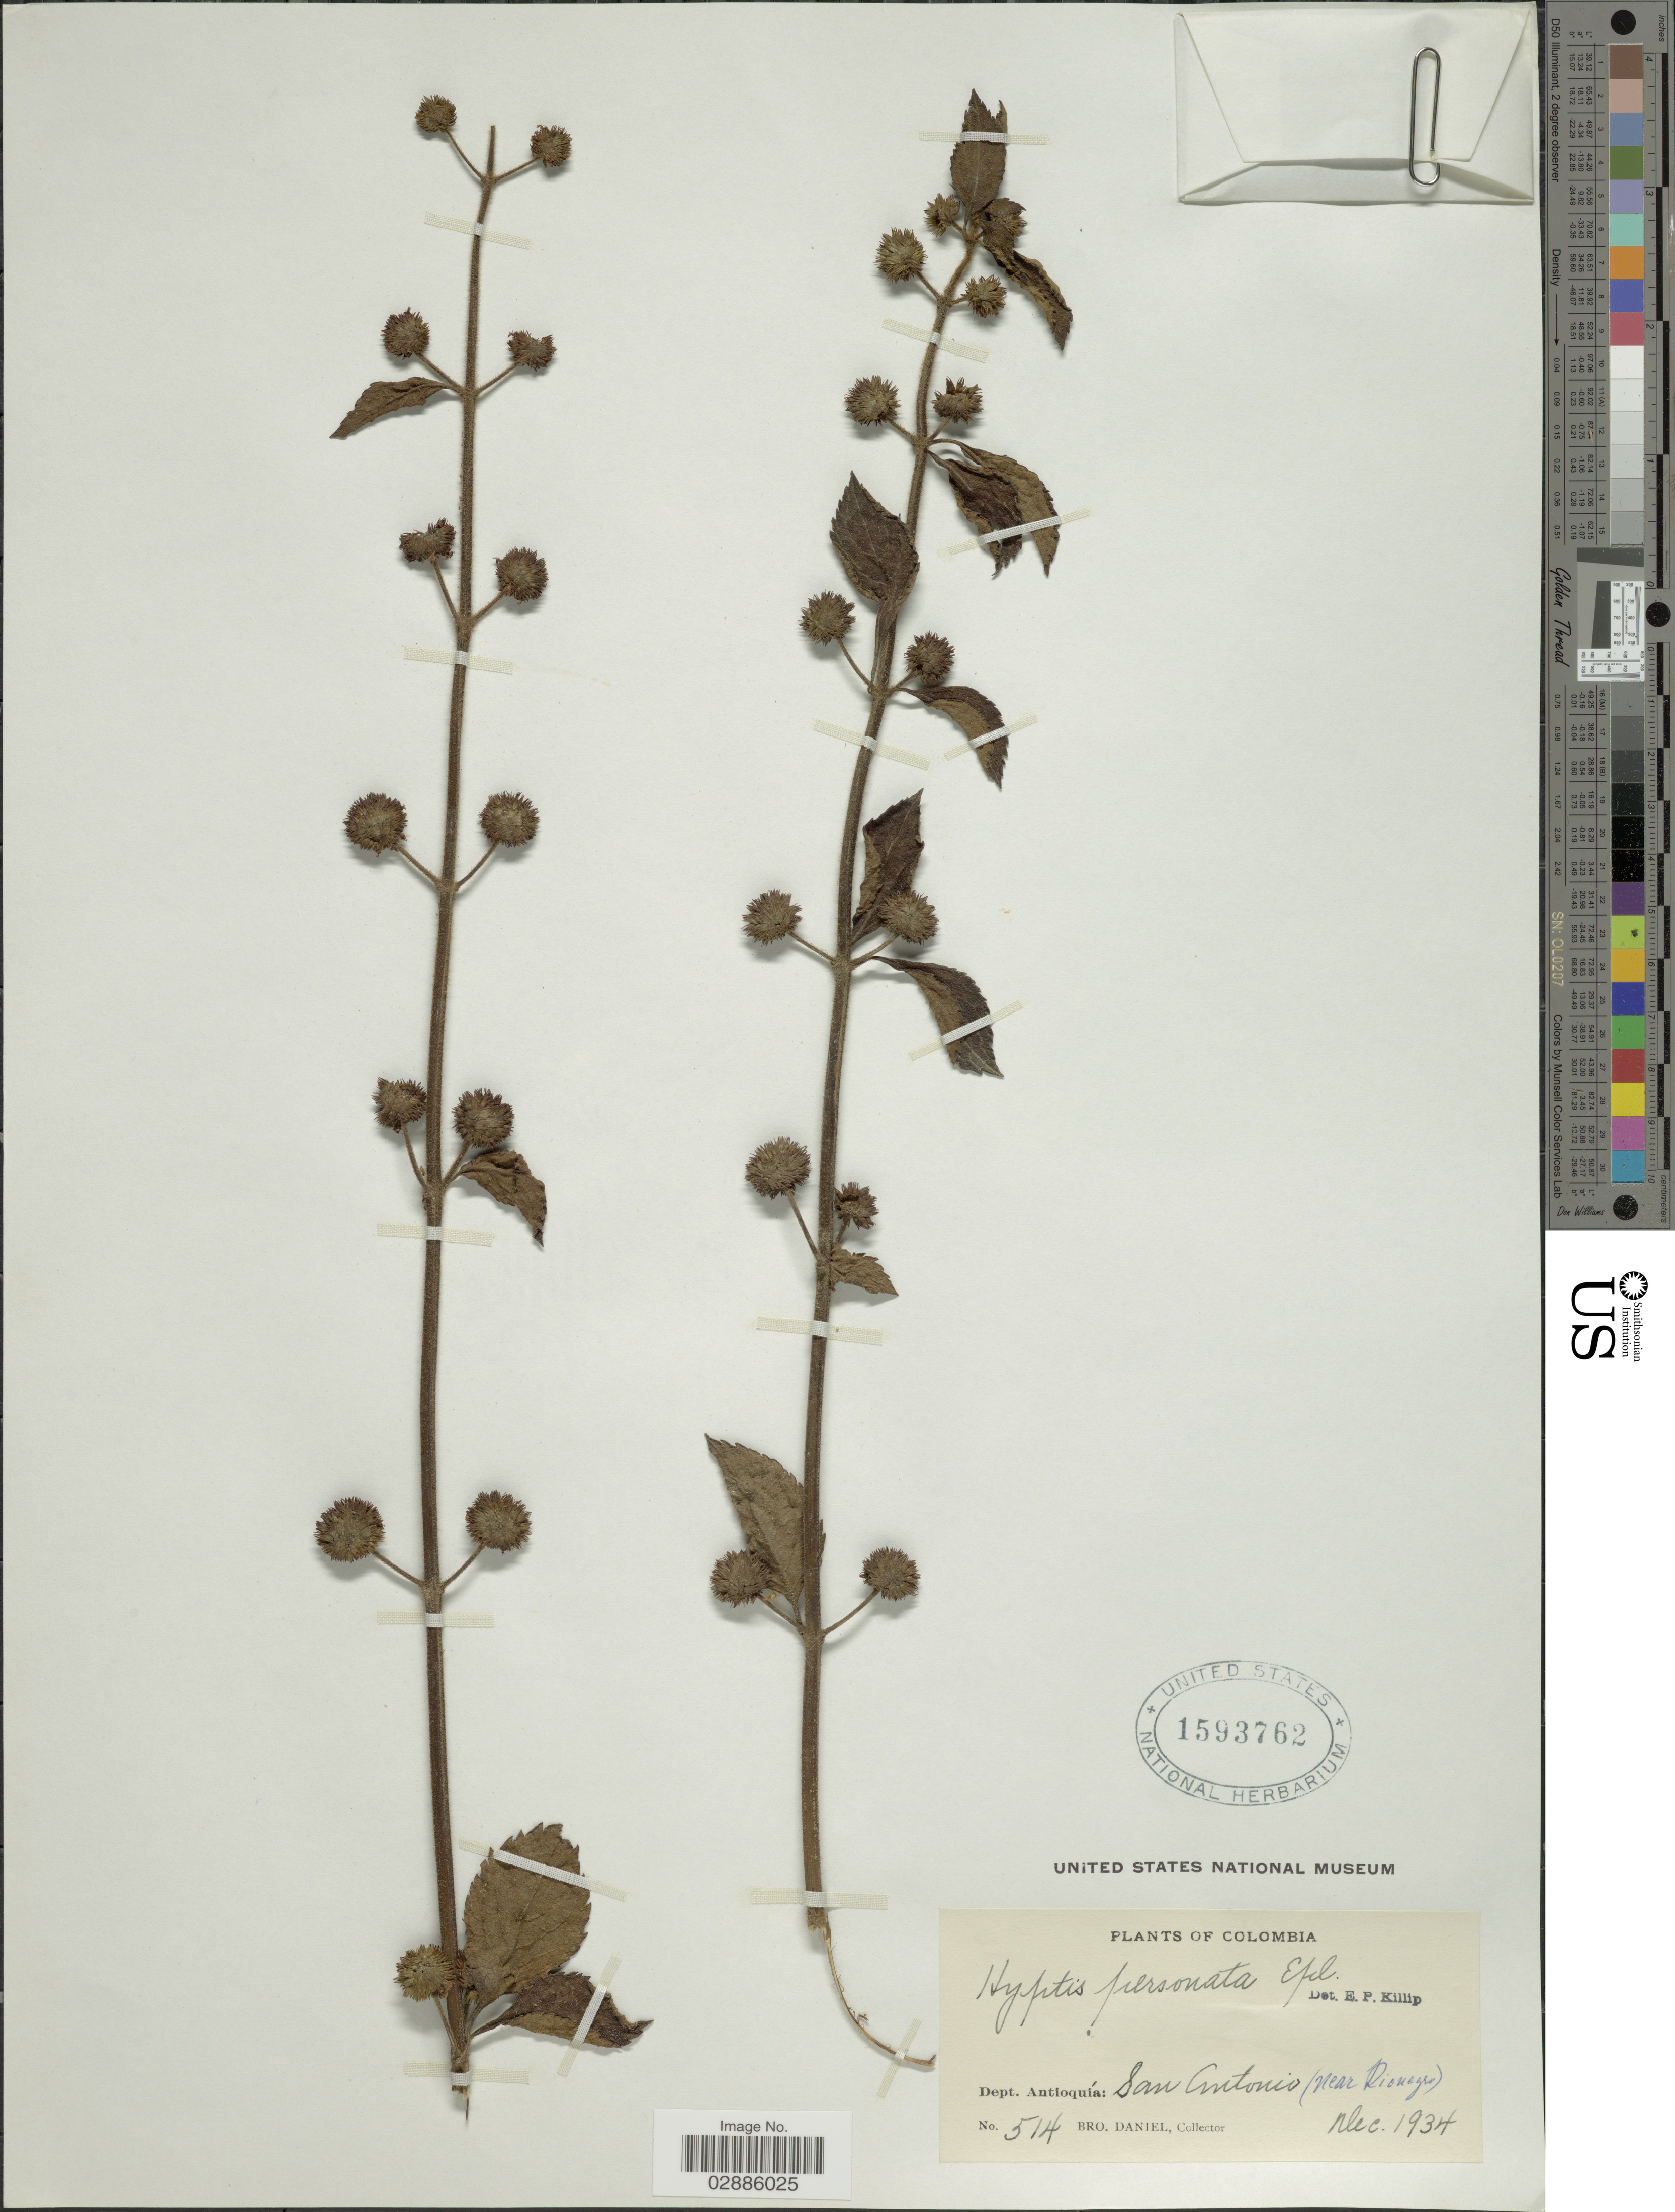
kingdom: Plantae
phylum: Tracheophyta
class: Magnoliopsida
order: Lamiales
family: Lamiaceae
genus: Hyptis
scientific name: Hyptis personata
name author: Epling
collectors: Bro. Daniel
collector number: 514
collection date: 1934-12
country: Colombia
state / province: Antioquia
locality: Dept. Antioquià: San Antonio (Near Rio negro).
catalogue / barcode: US 1593762